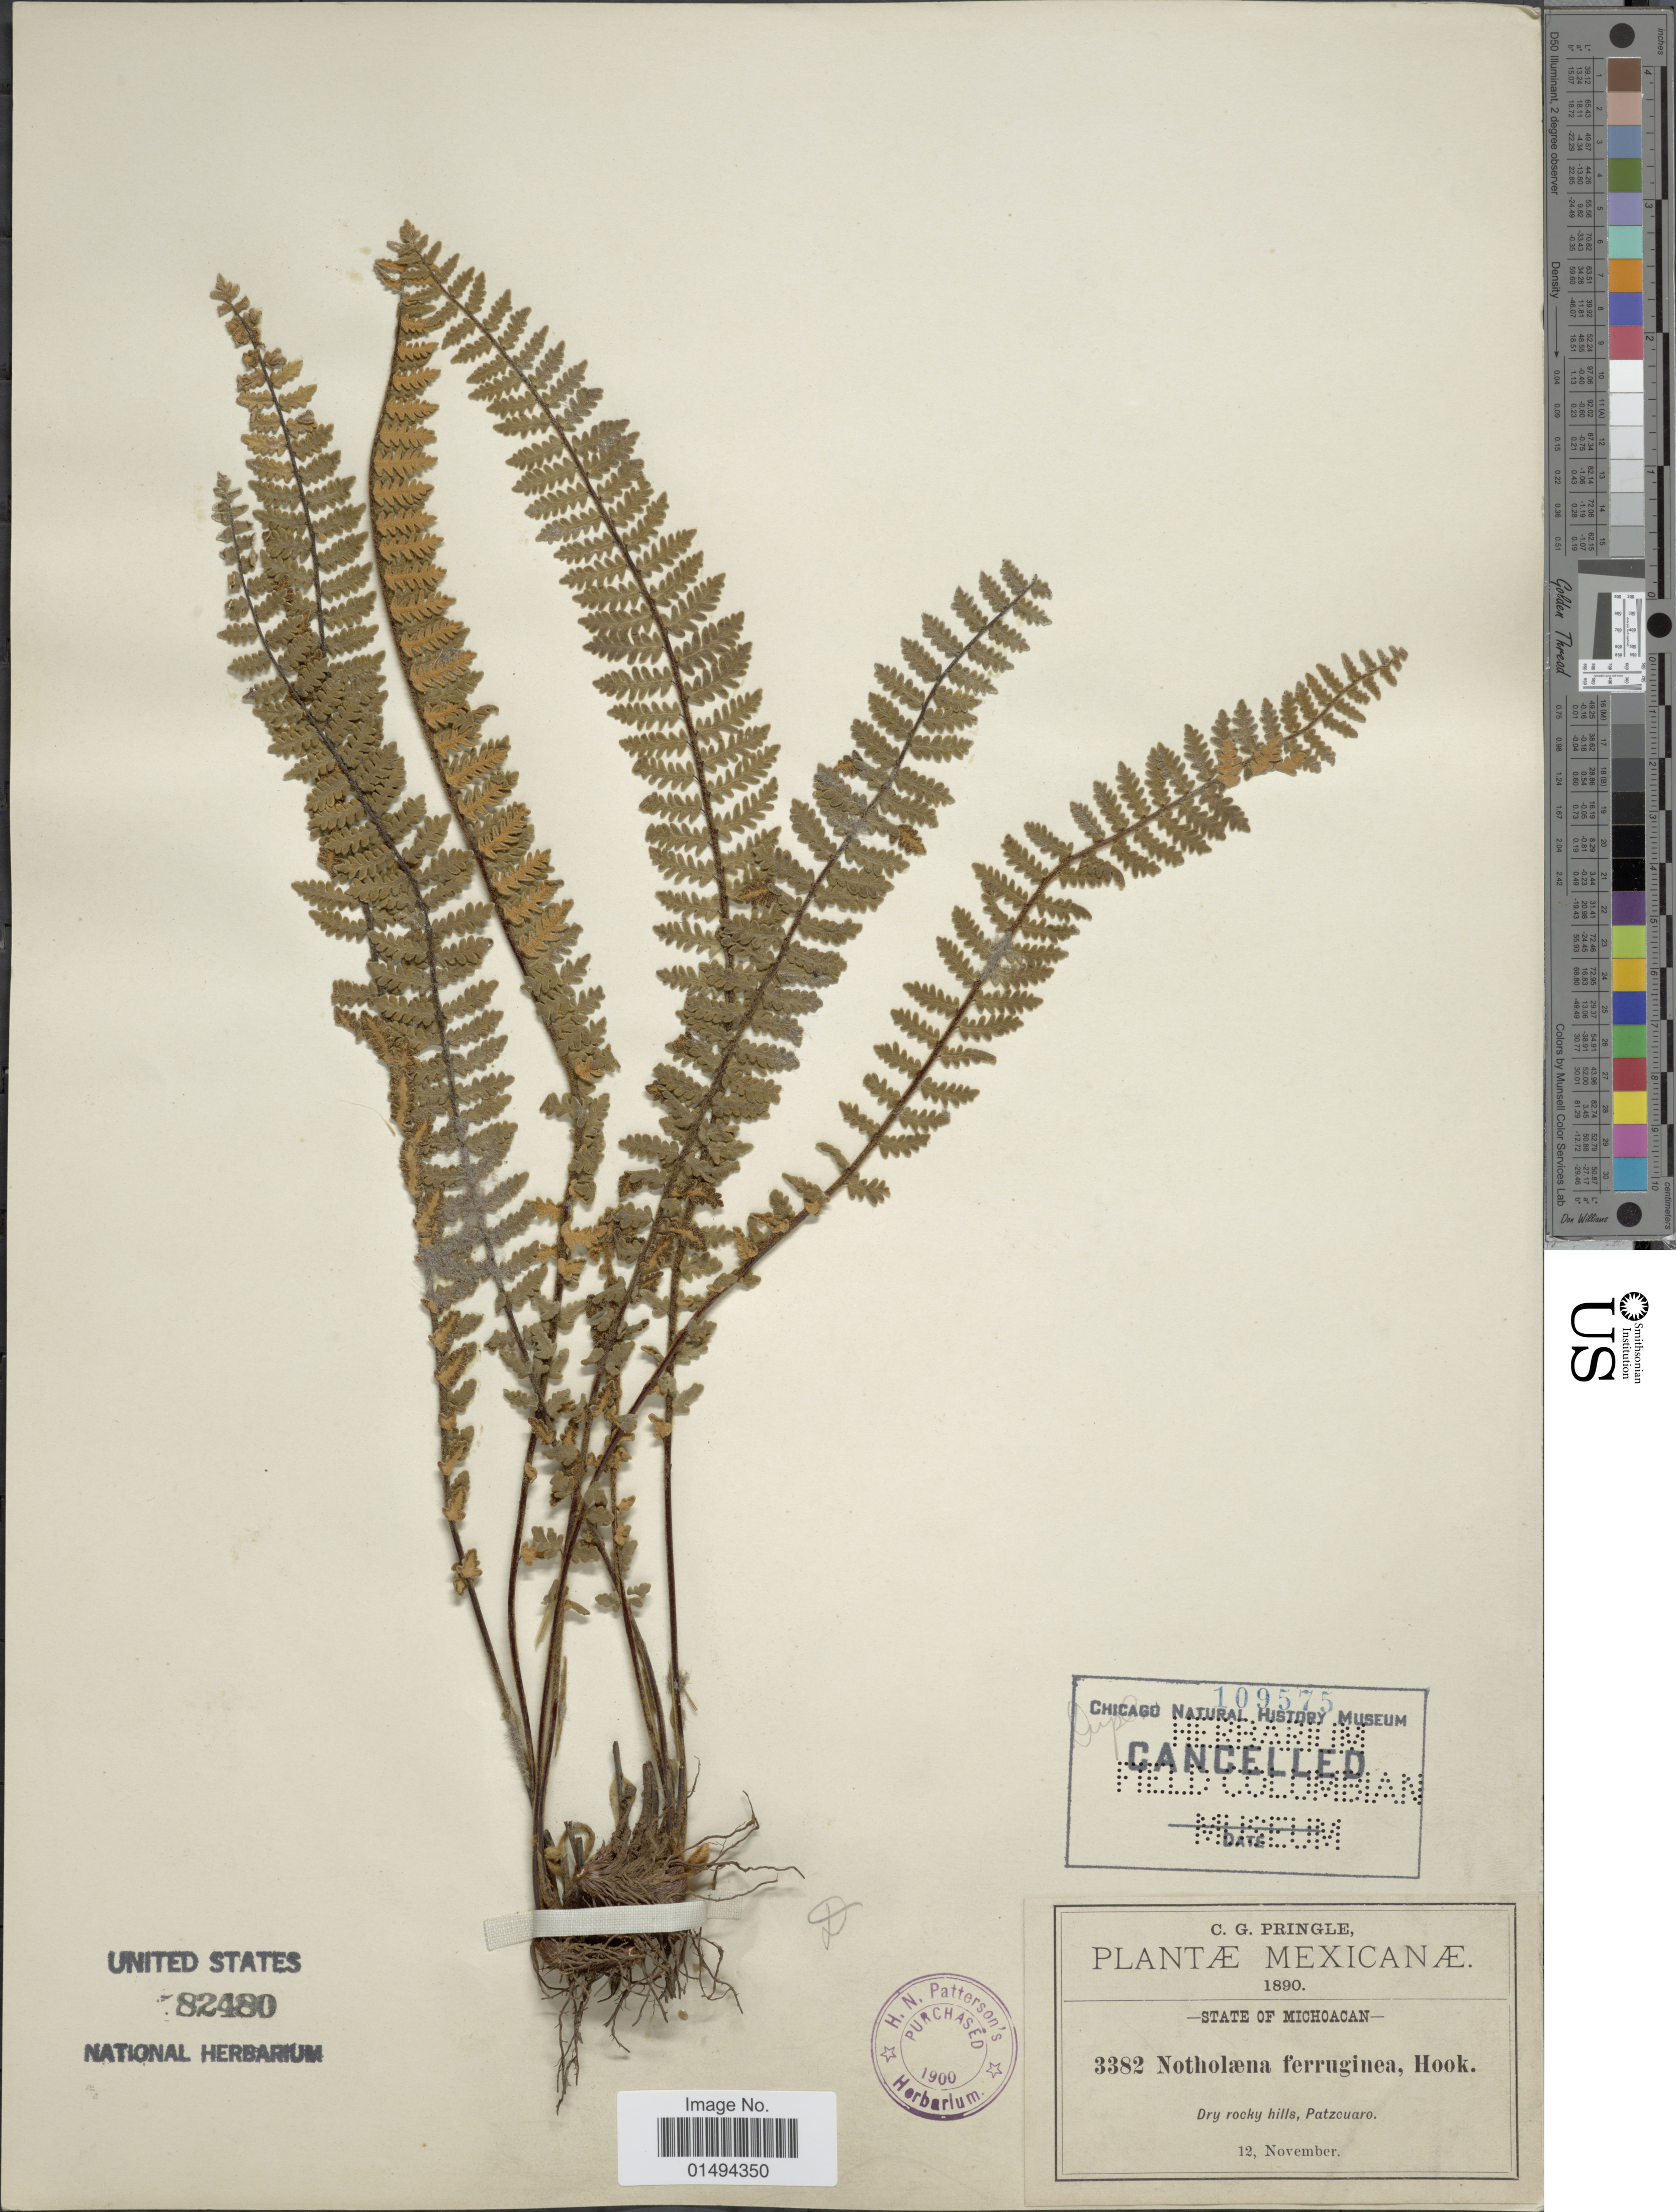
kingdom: Plantae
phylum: Tracheophyta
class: Polypodiopsida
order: Polypodiales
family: Pteridaceae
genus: Myriopteris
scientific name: Myriopteris aurea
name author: (Poir.) Grusz & Windham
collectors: C. G. Pringle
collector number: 3382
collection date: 1890-11-12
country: Mexico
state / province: Michoacán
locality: Dry rocky hills, Patzcuaro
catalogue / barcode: US 82480